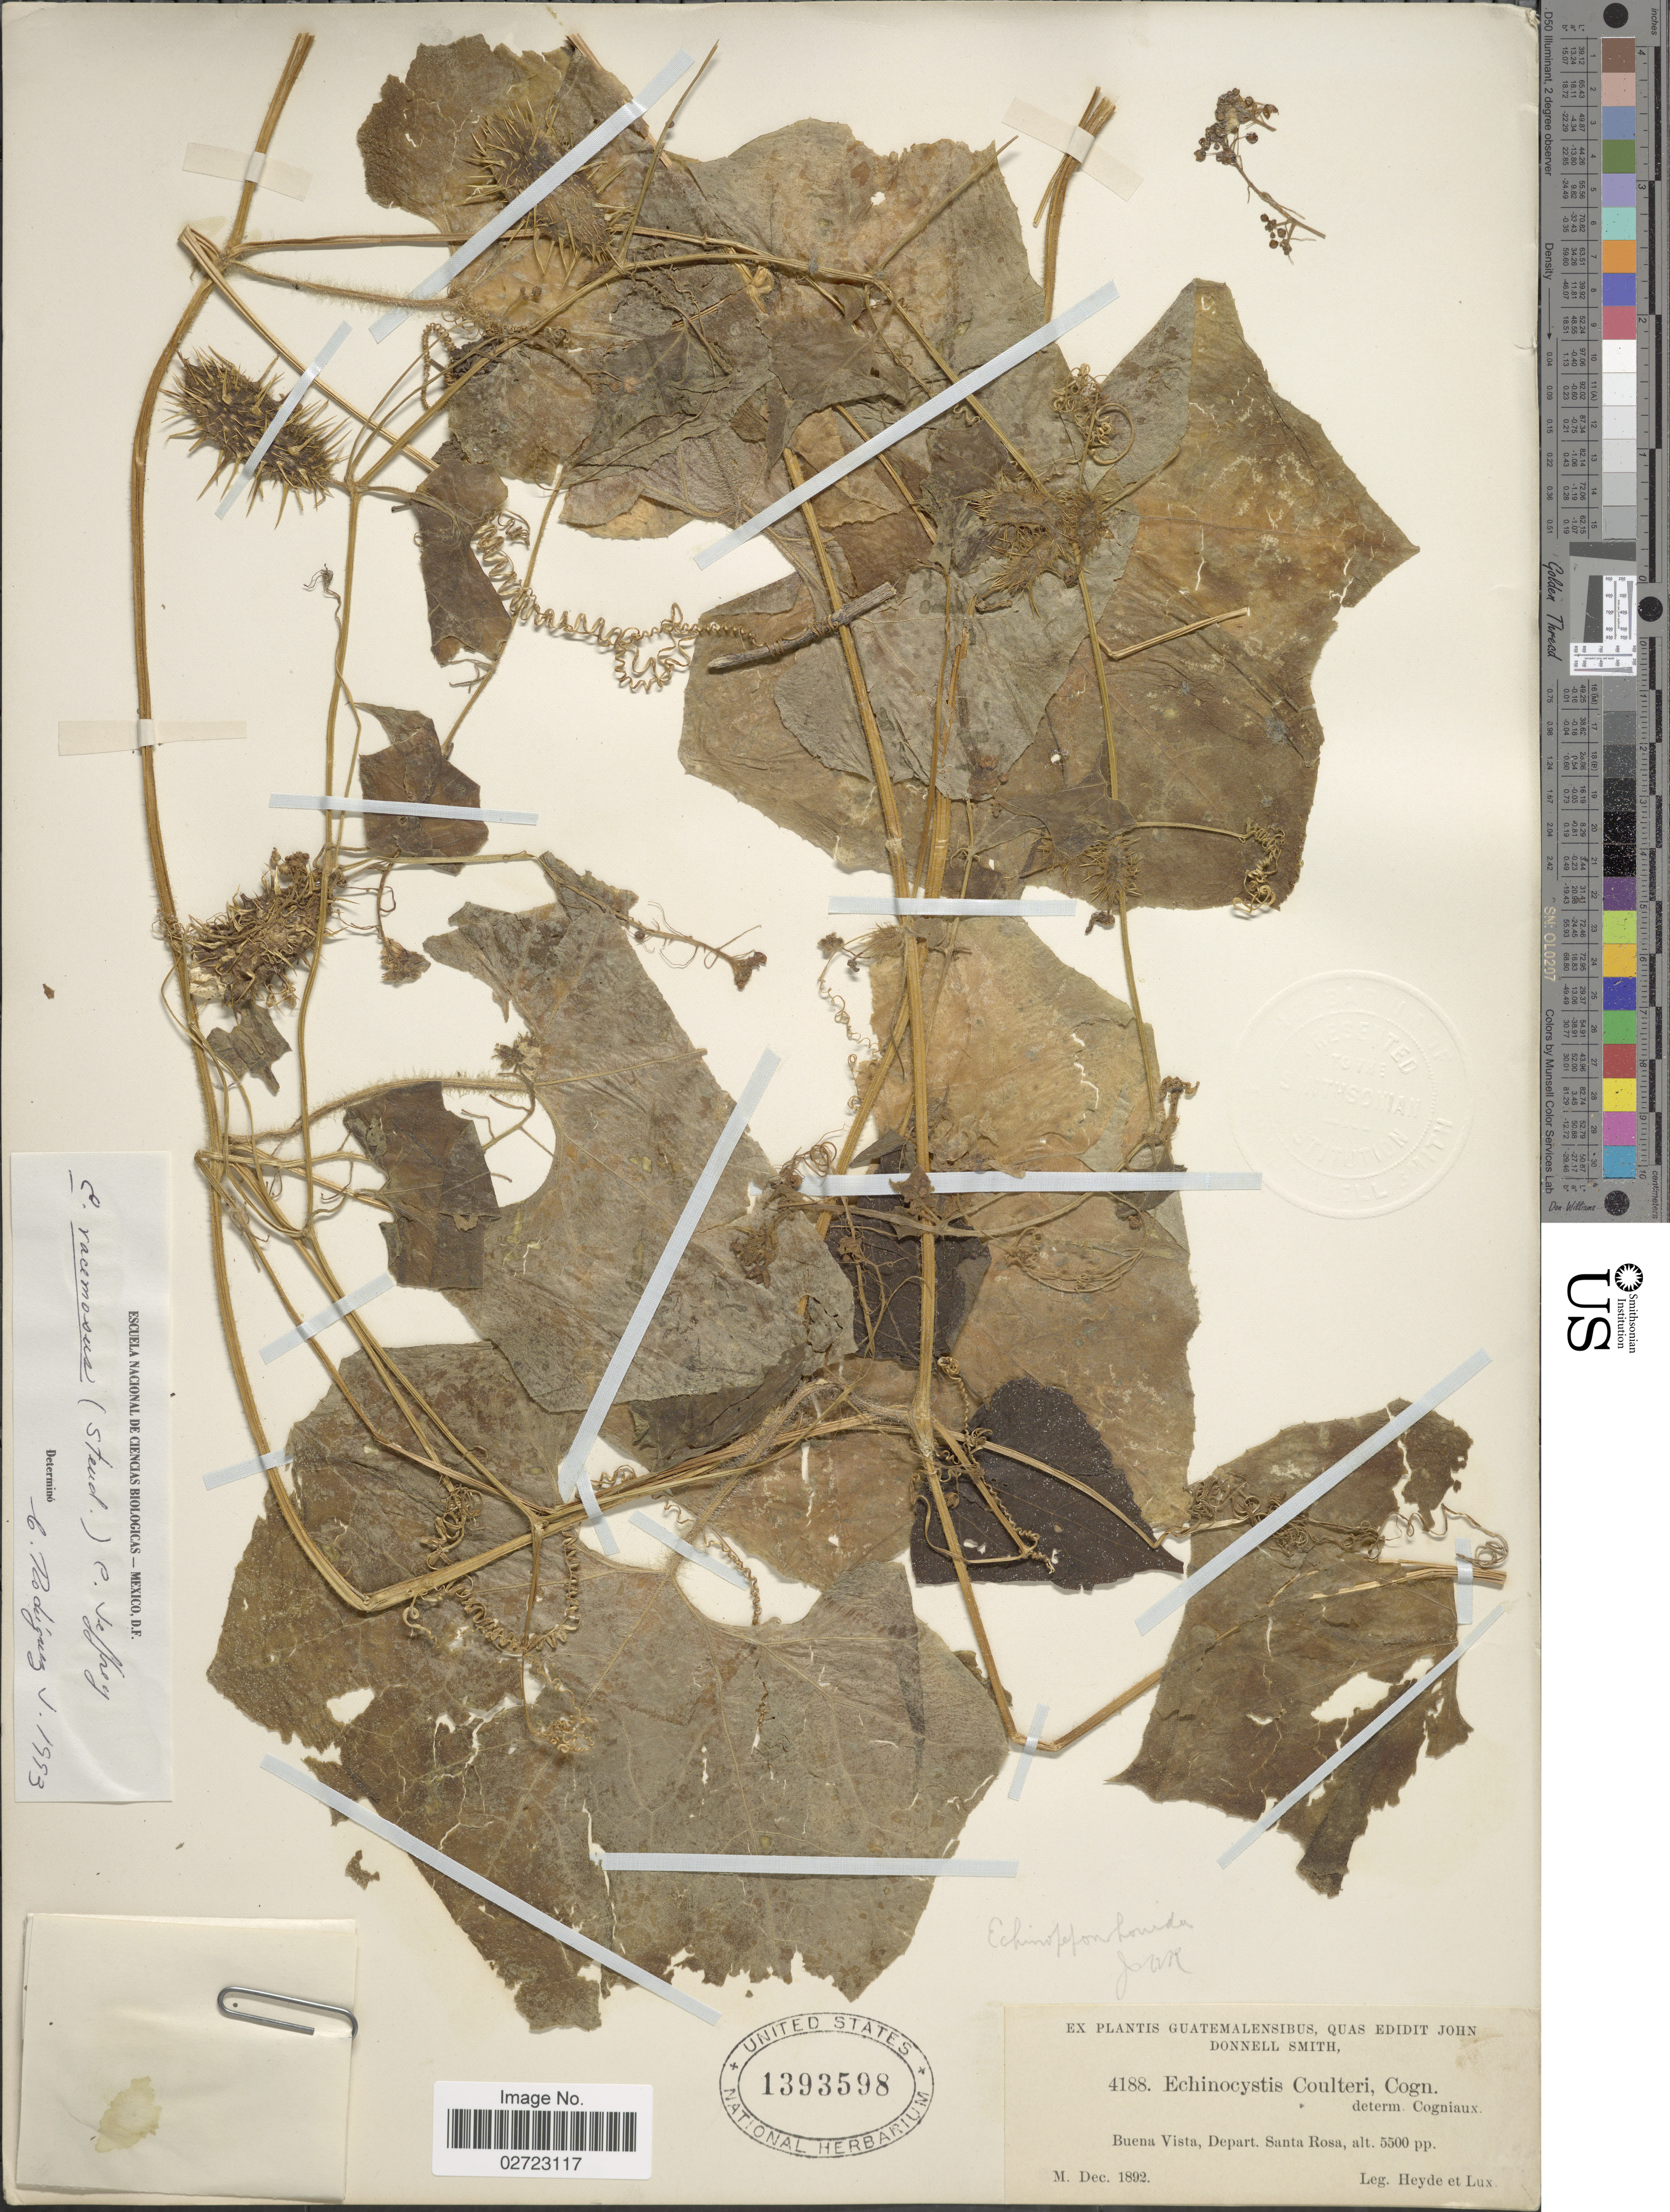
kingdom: Plantae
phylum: Tracheophyta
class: Magnoliopsida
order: Cucurbitales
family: Cucurbitaceae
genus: Echinopepon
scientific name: Echinopepon racemosus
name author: (Steud.) C. Jeffrey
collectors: Heyde & Lux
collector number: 4188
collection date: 1892-12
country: Guatemala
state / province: Santa Rosa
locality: Buena Vista.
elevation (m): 1676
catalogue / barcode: US 1393598